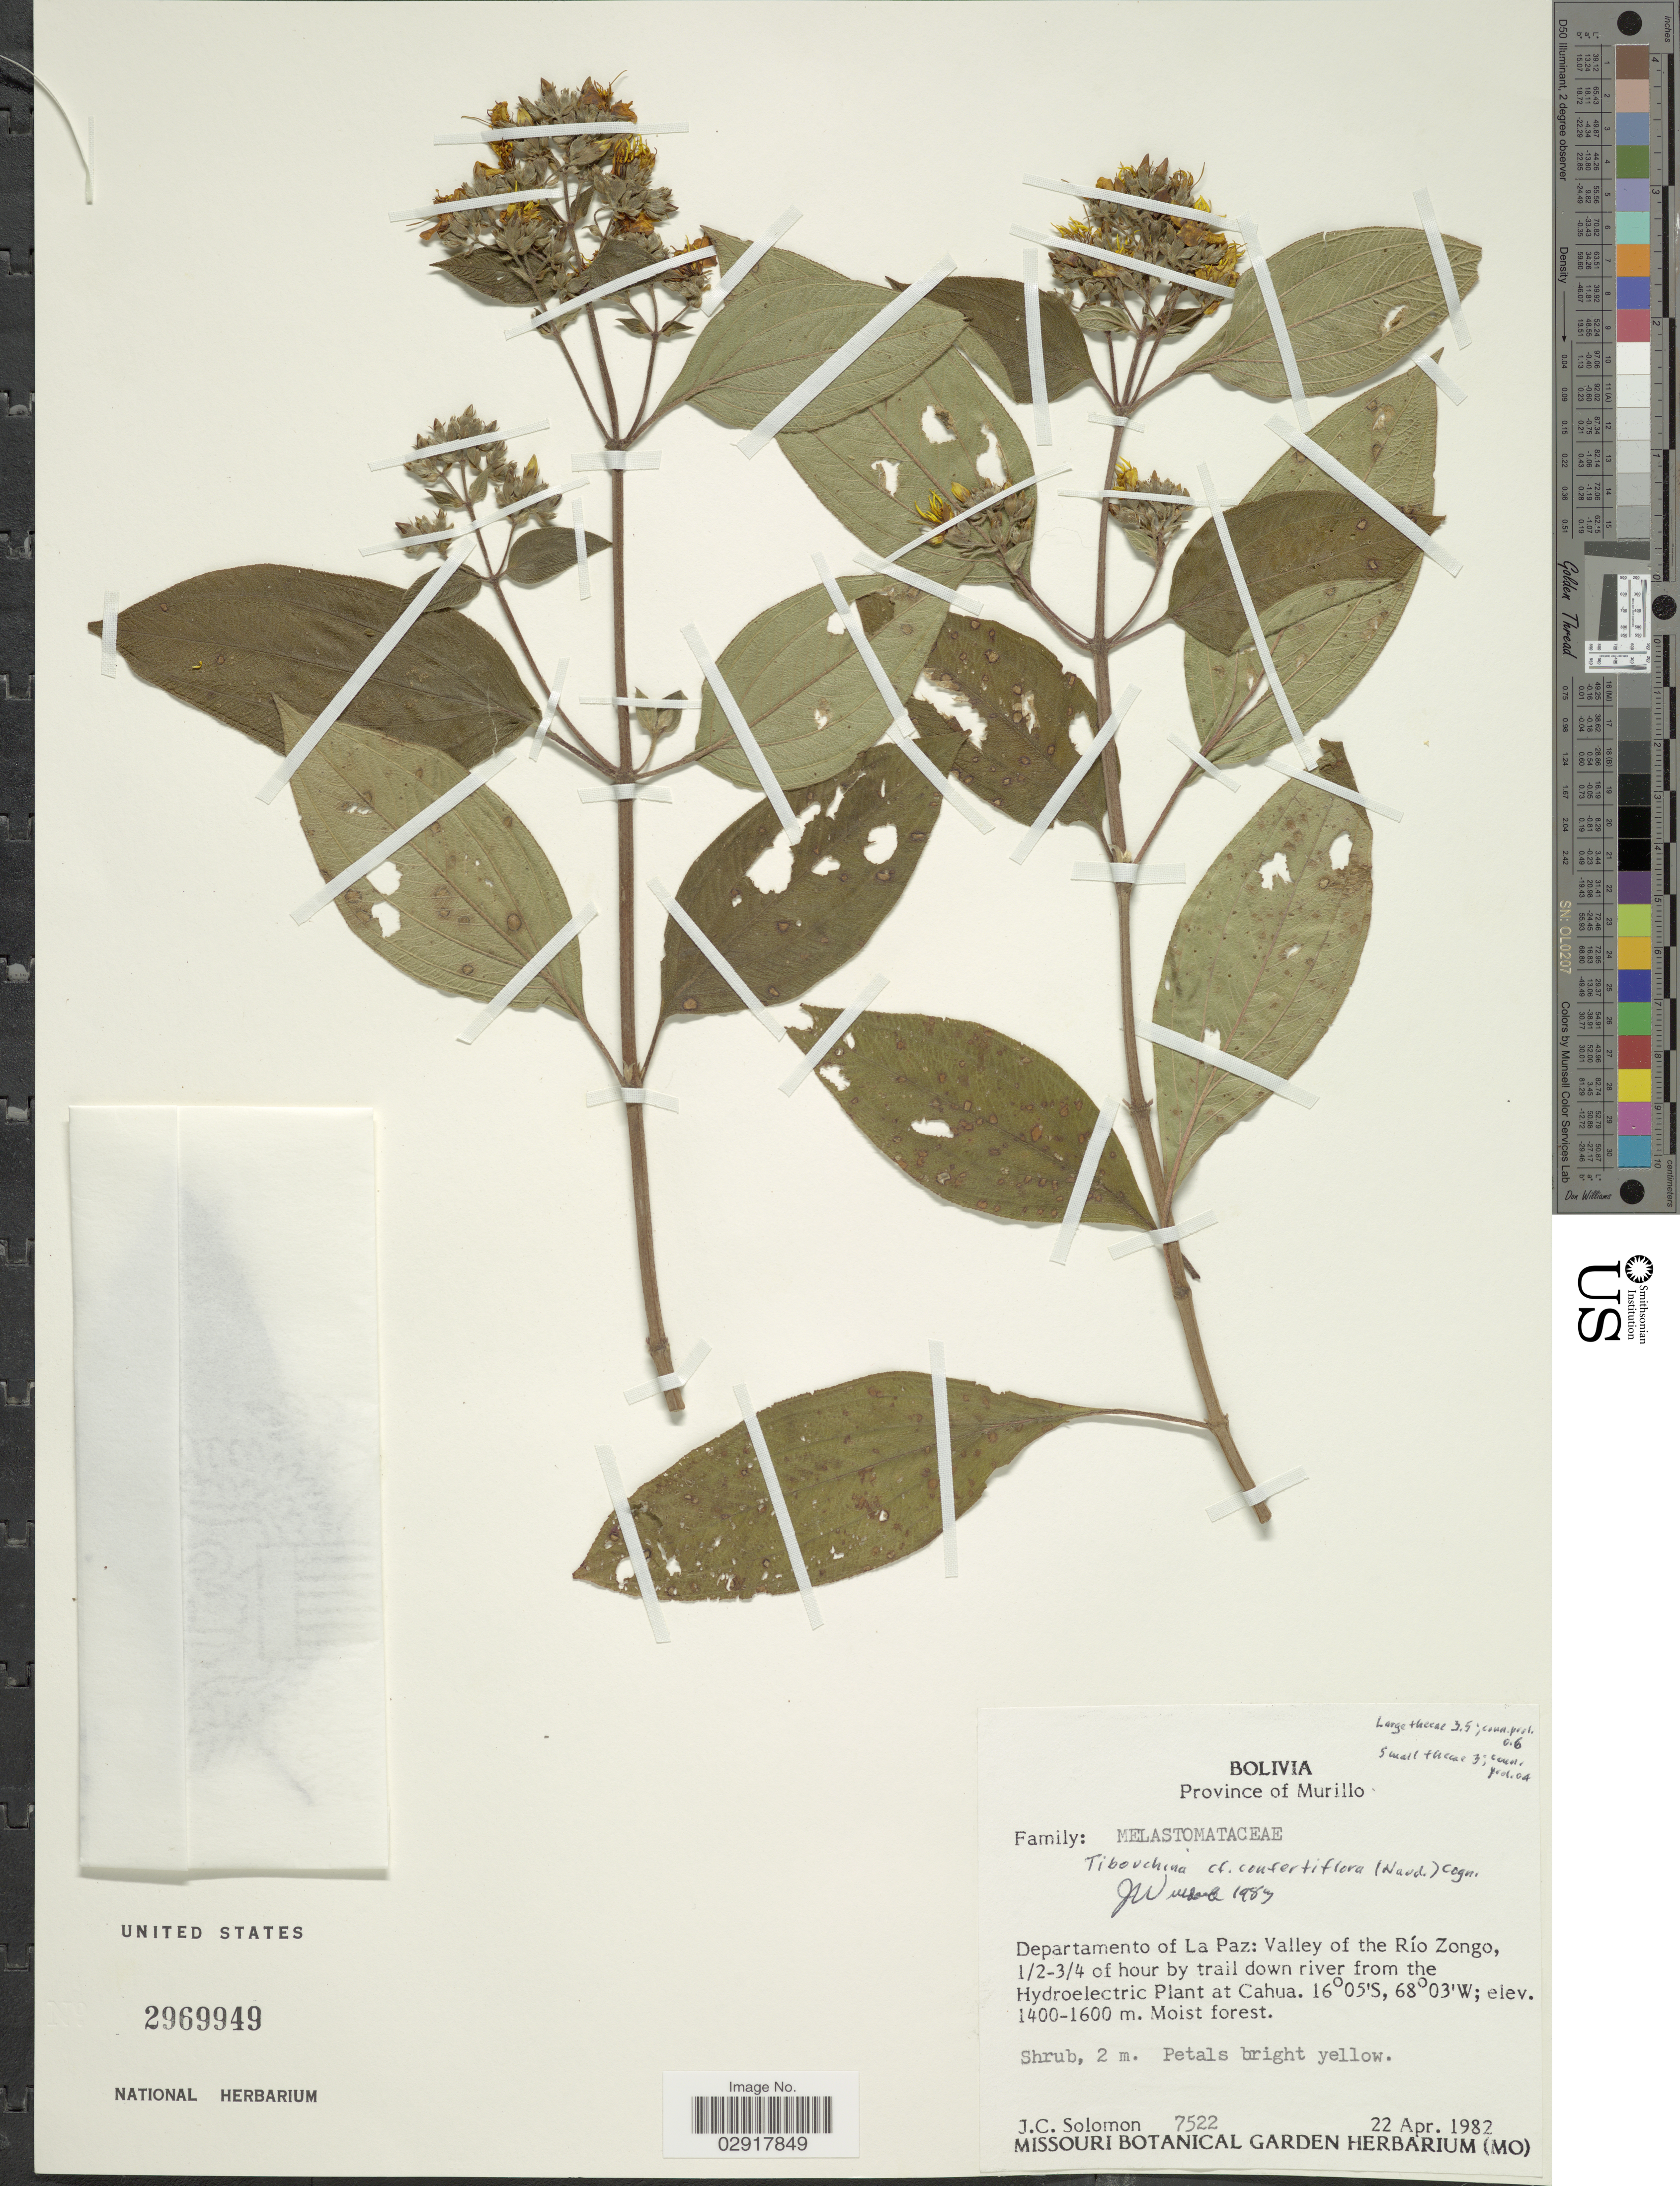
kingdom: Plantae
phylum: Tracheophyta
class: Magnoliopsida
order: Myrtales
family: Melastomataceae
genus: Chaetogastra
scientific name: Chaetogastra confertiflora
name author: (Naudin) P.J.F. Guim. & Michelang.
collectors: J. C. Solomon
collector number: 7522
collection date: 1982-04-22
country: Bolivia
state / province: La Paz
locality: Departamento of La Paz: Valley of the Río Zongo, 1/2-3/4 of hour by trail down river from the Hydroelectirc Plant at Cahua.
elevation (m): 1400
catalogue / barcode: US 2969949